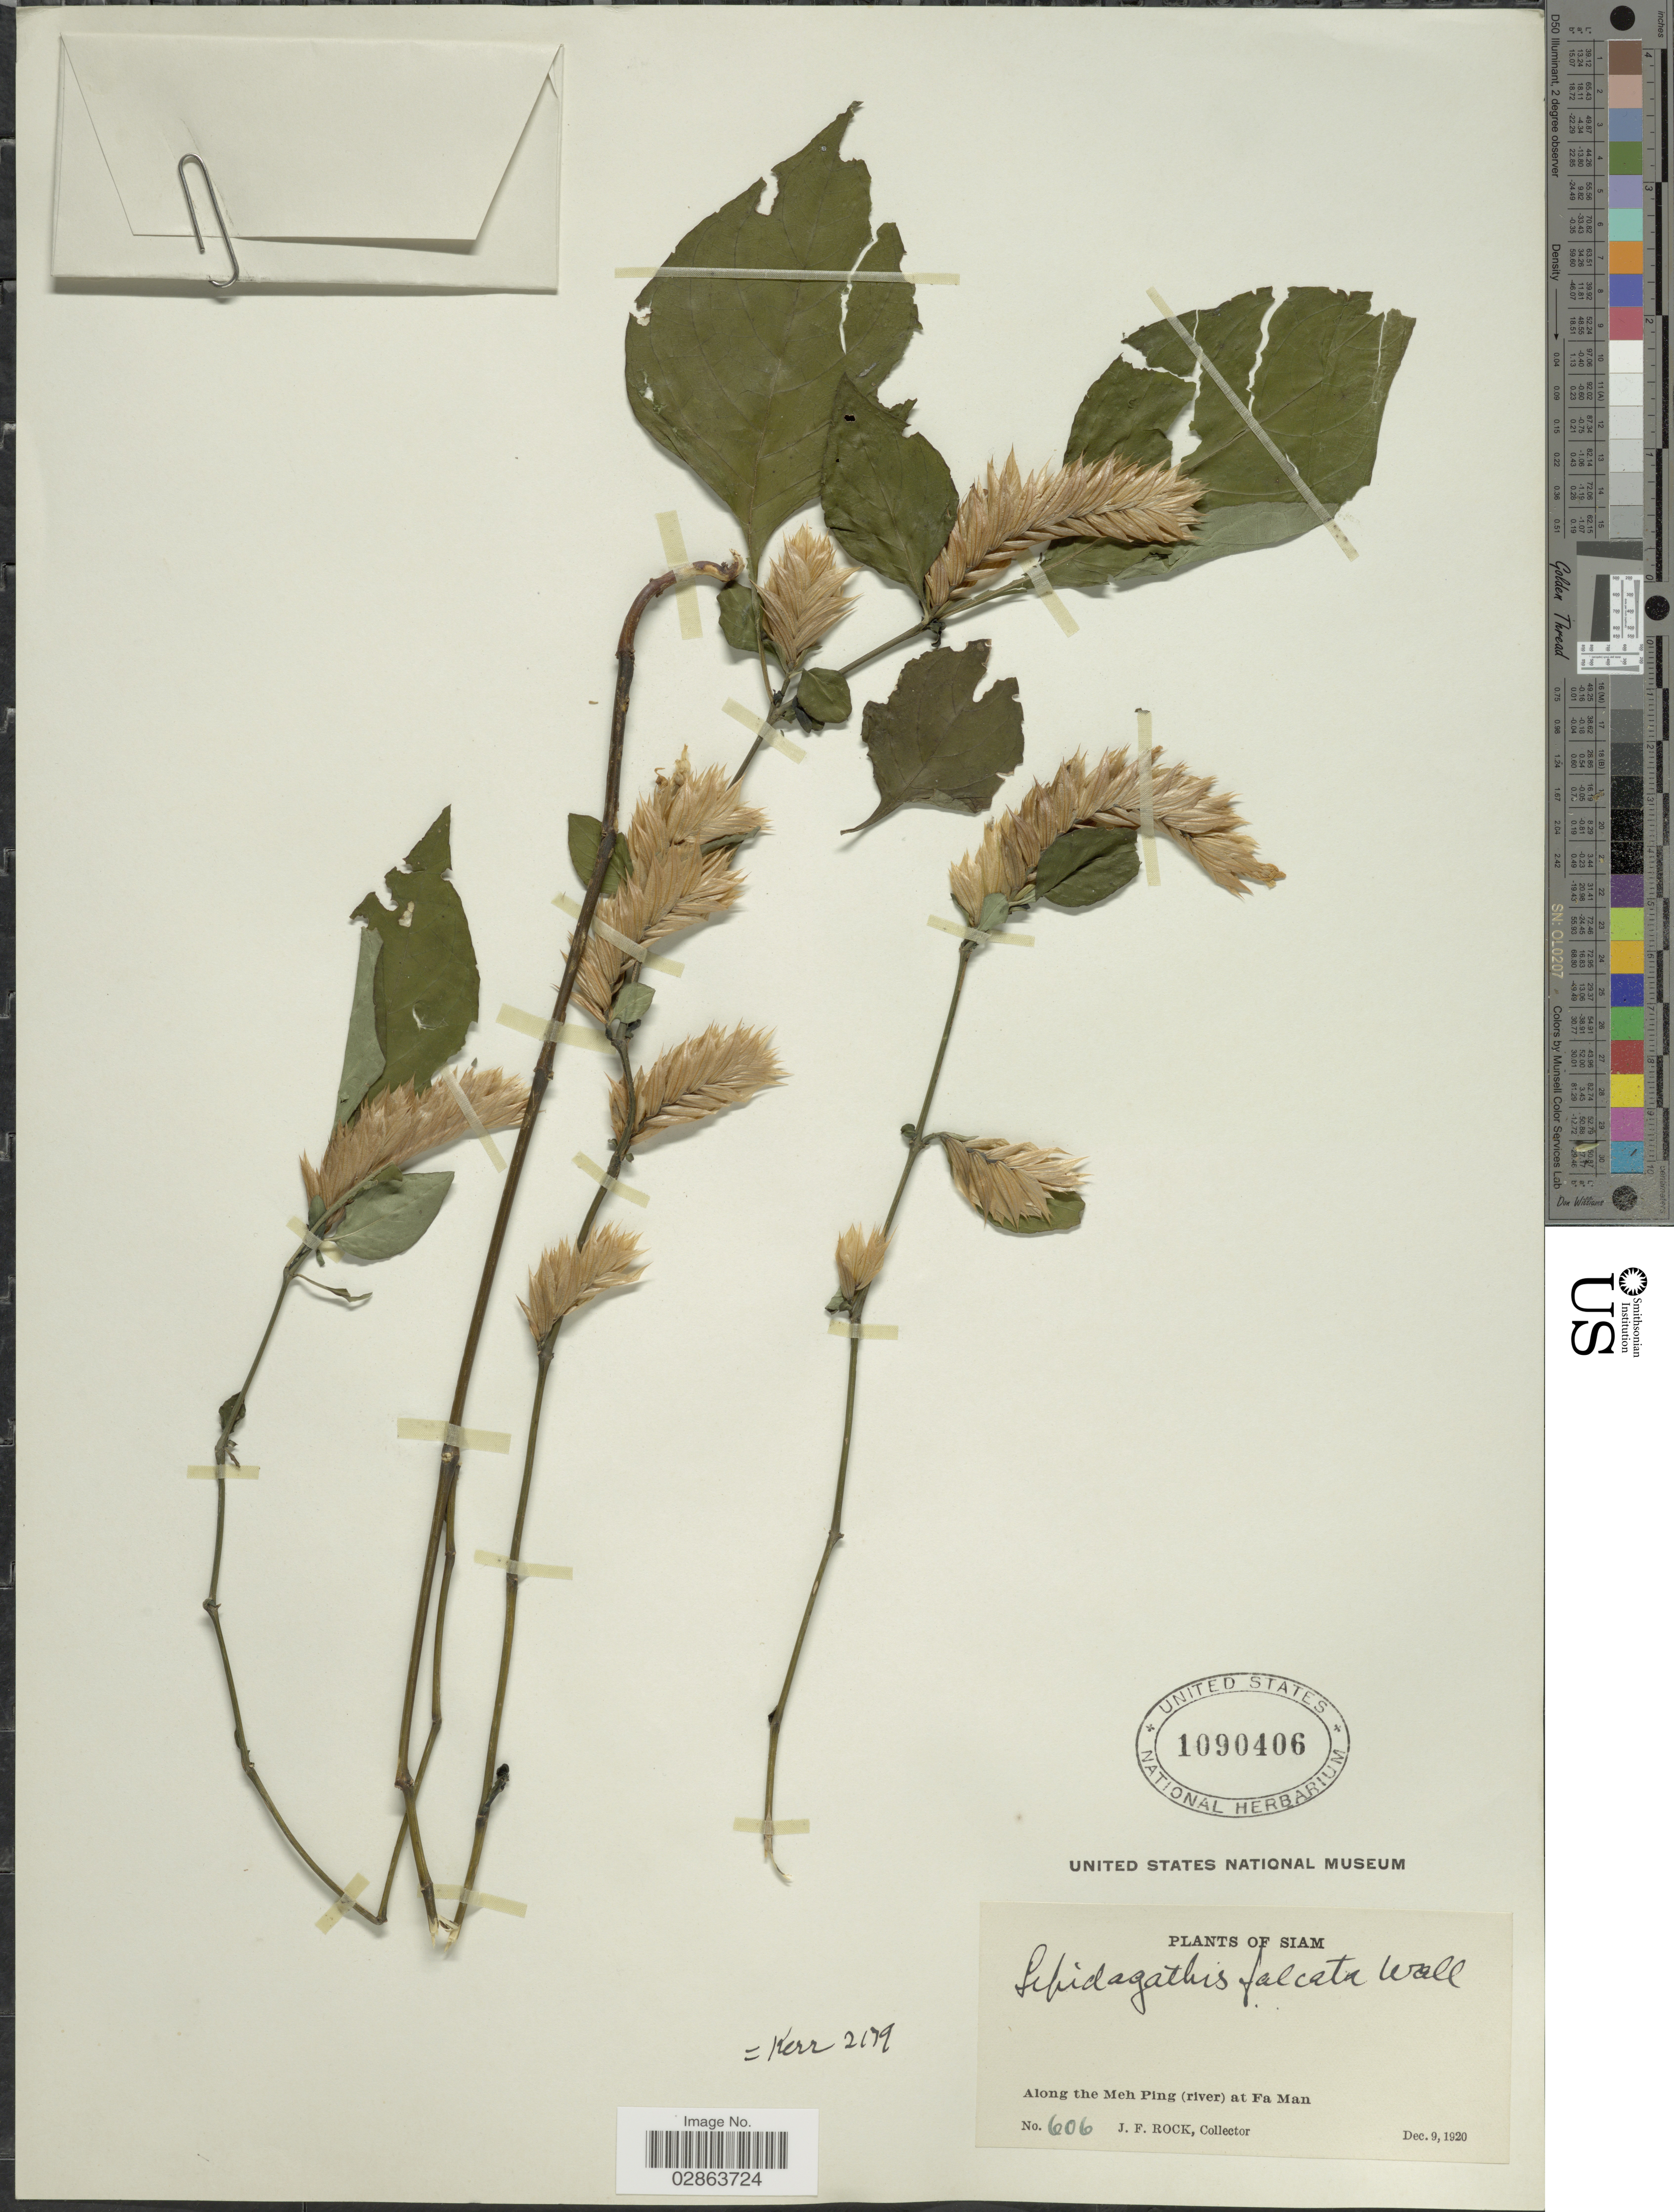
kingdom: Plantae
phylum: Tracheophyta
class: Magnoliopsida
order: Lamiales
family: Acanthaceae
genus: Lepidagathis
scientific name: Lepidagathis falcata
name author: Nees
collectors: J. Rock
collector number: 606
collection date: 1920-12-09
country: Thailand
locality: Siam. Along the Meh Ping (river) at Fa Man.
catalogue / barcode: US 1090406